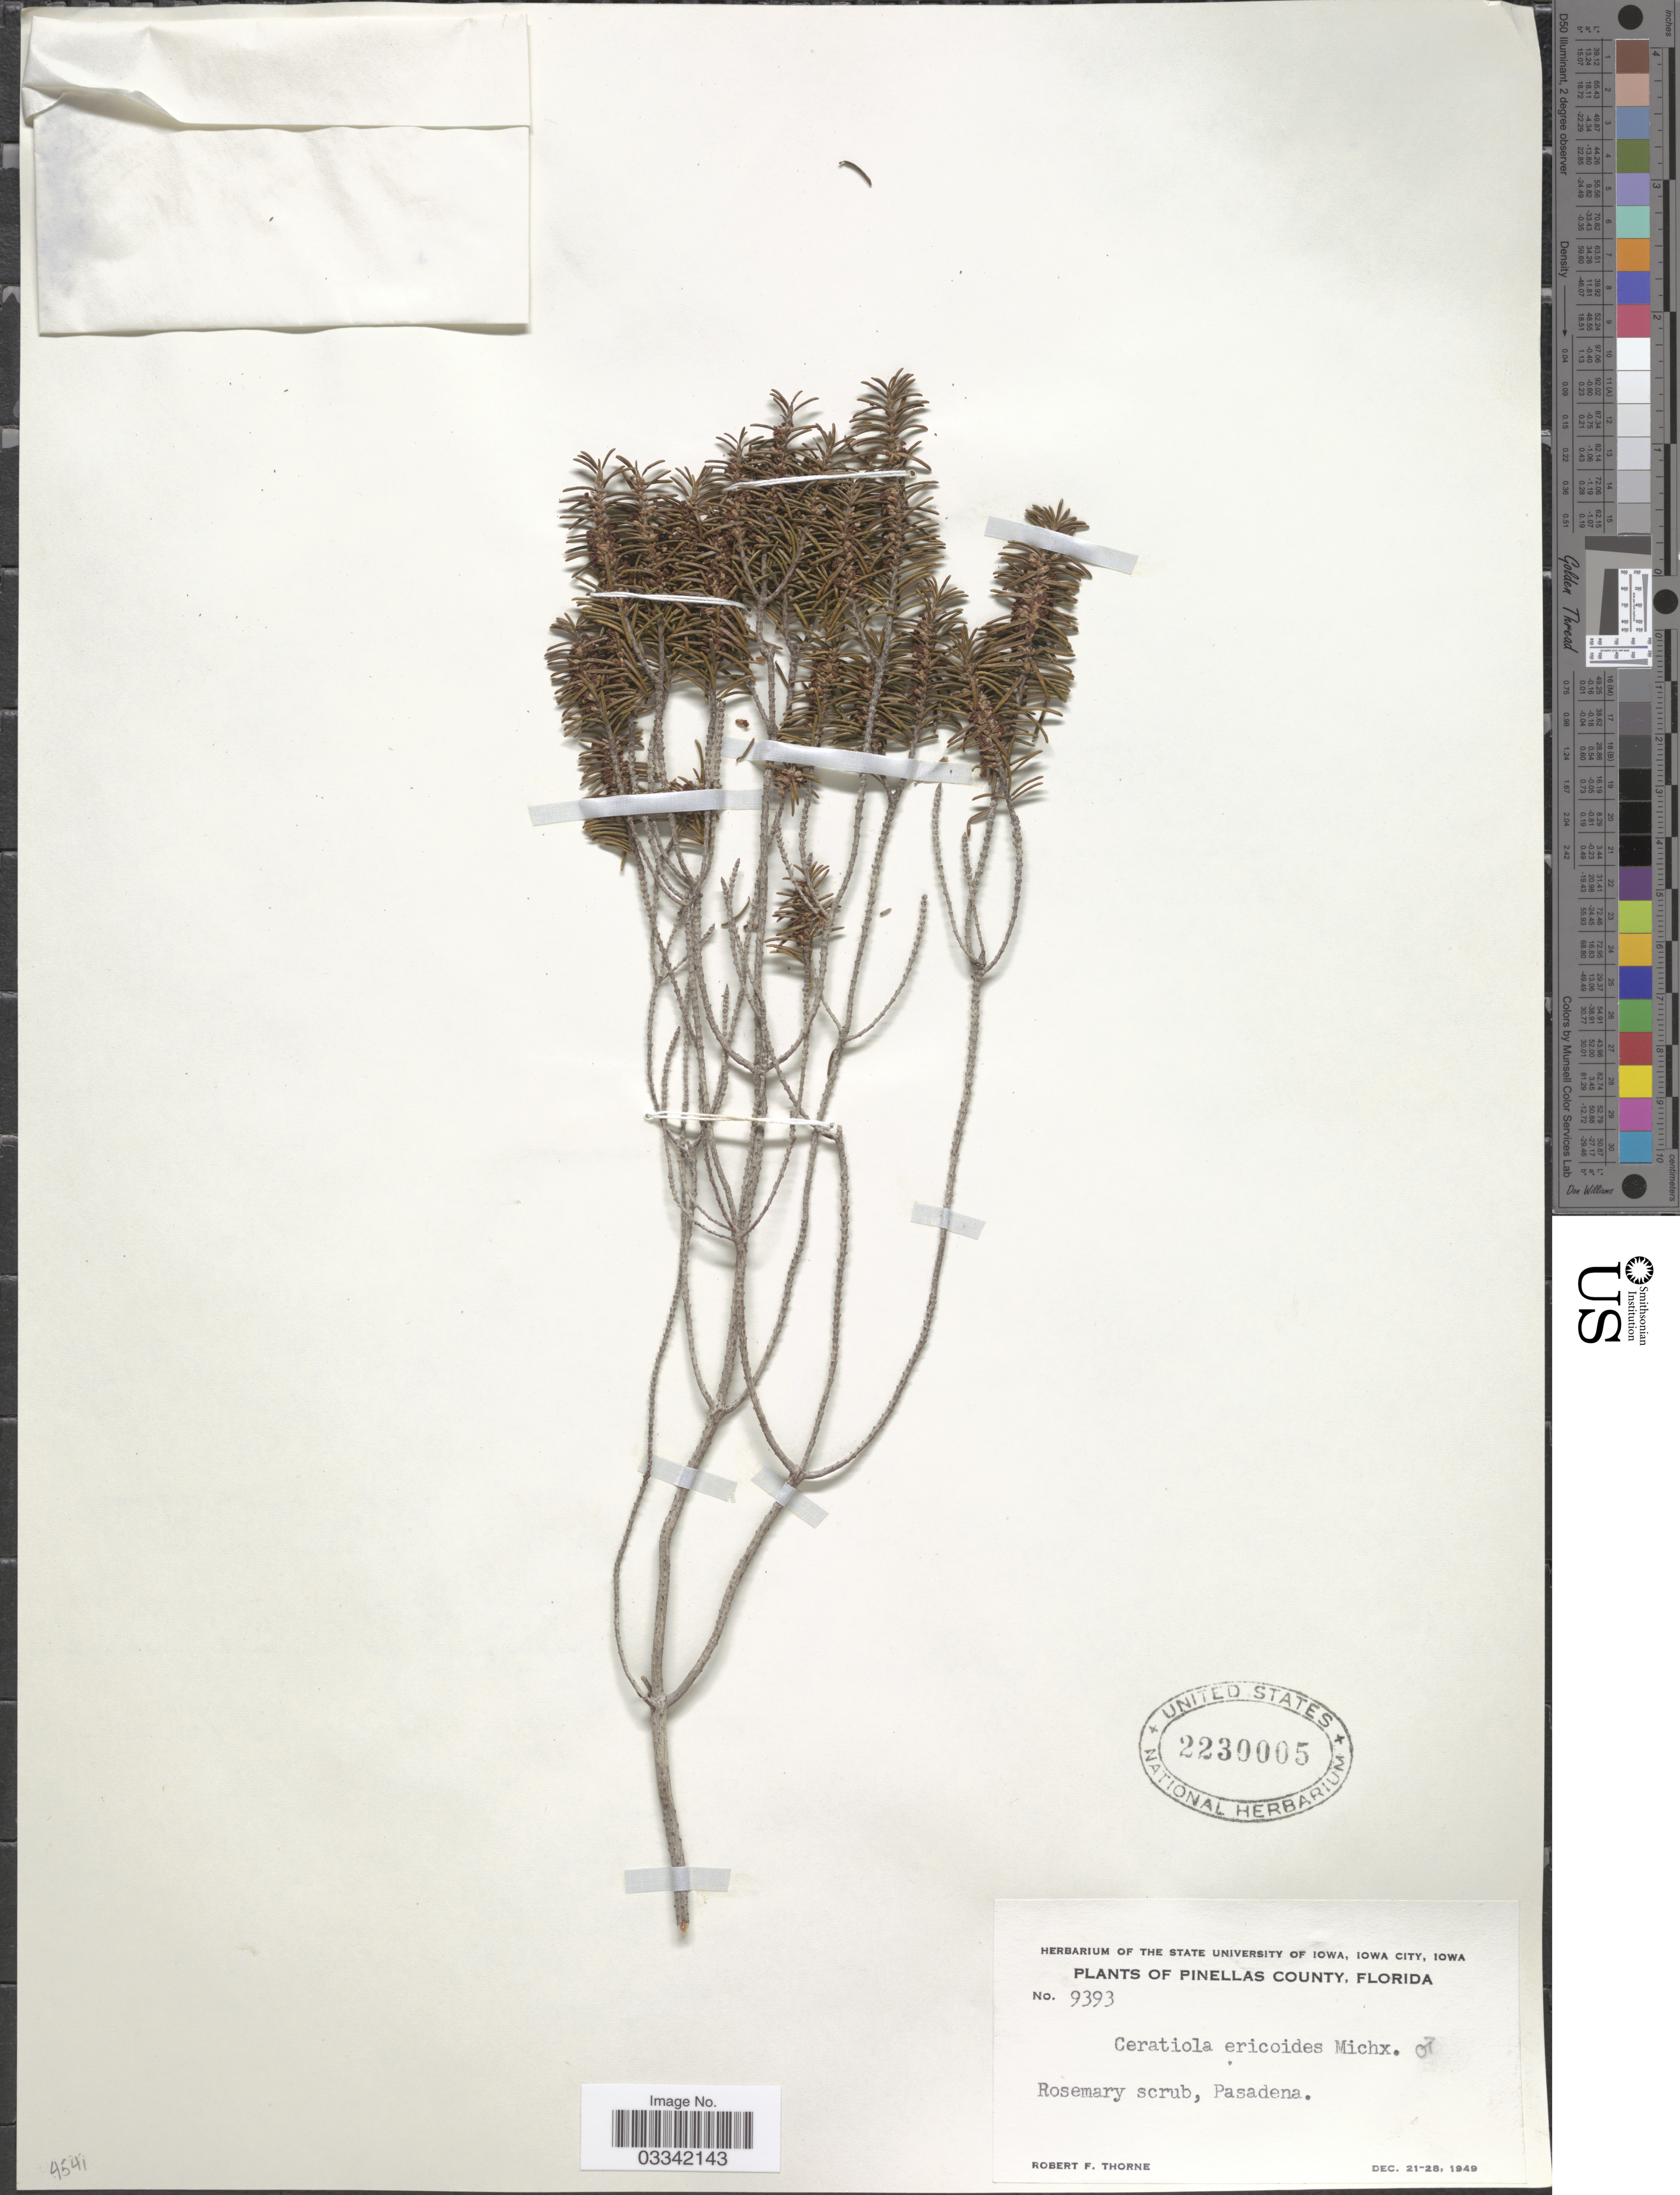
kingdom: Plantae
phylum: Tracheophyta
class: Magnoliopsida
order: Ericales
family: Ericaceae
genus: Ceratiola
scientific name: Ceratiola ericoides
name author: Michx.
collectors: R. F. Thorne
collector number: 9393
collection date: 1949-12-21/1949-12-28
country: United States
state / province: Florida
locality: Pinellas County, Rosemary scrub, Pasadena.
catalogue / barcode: US 2230005